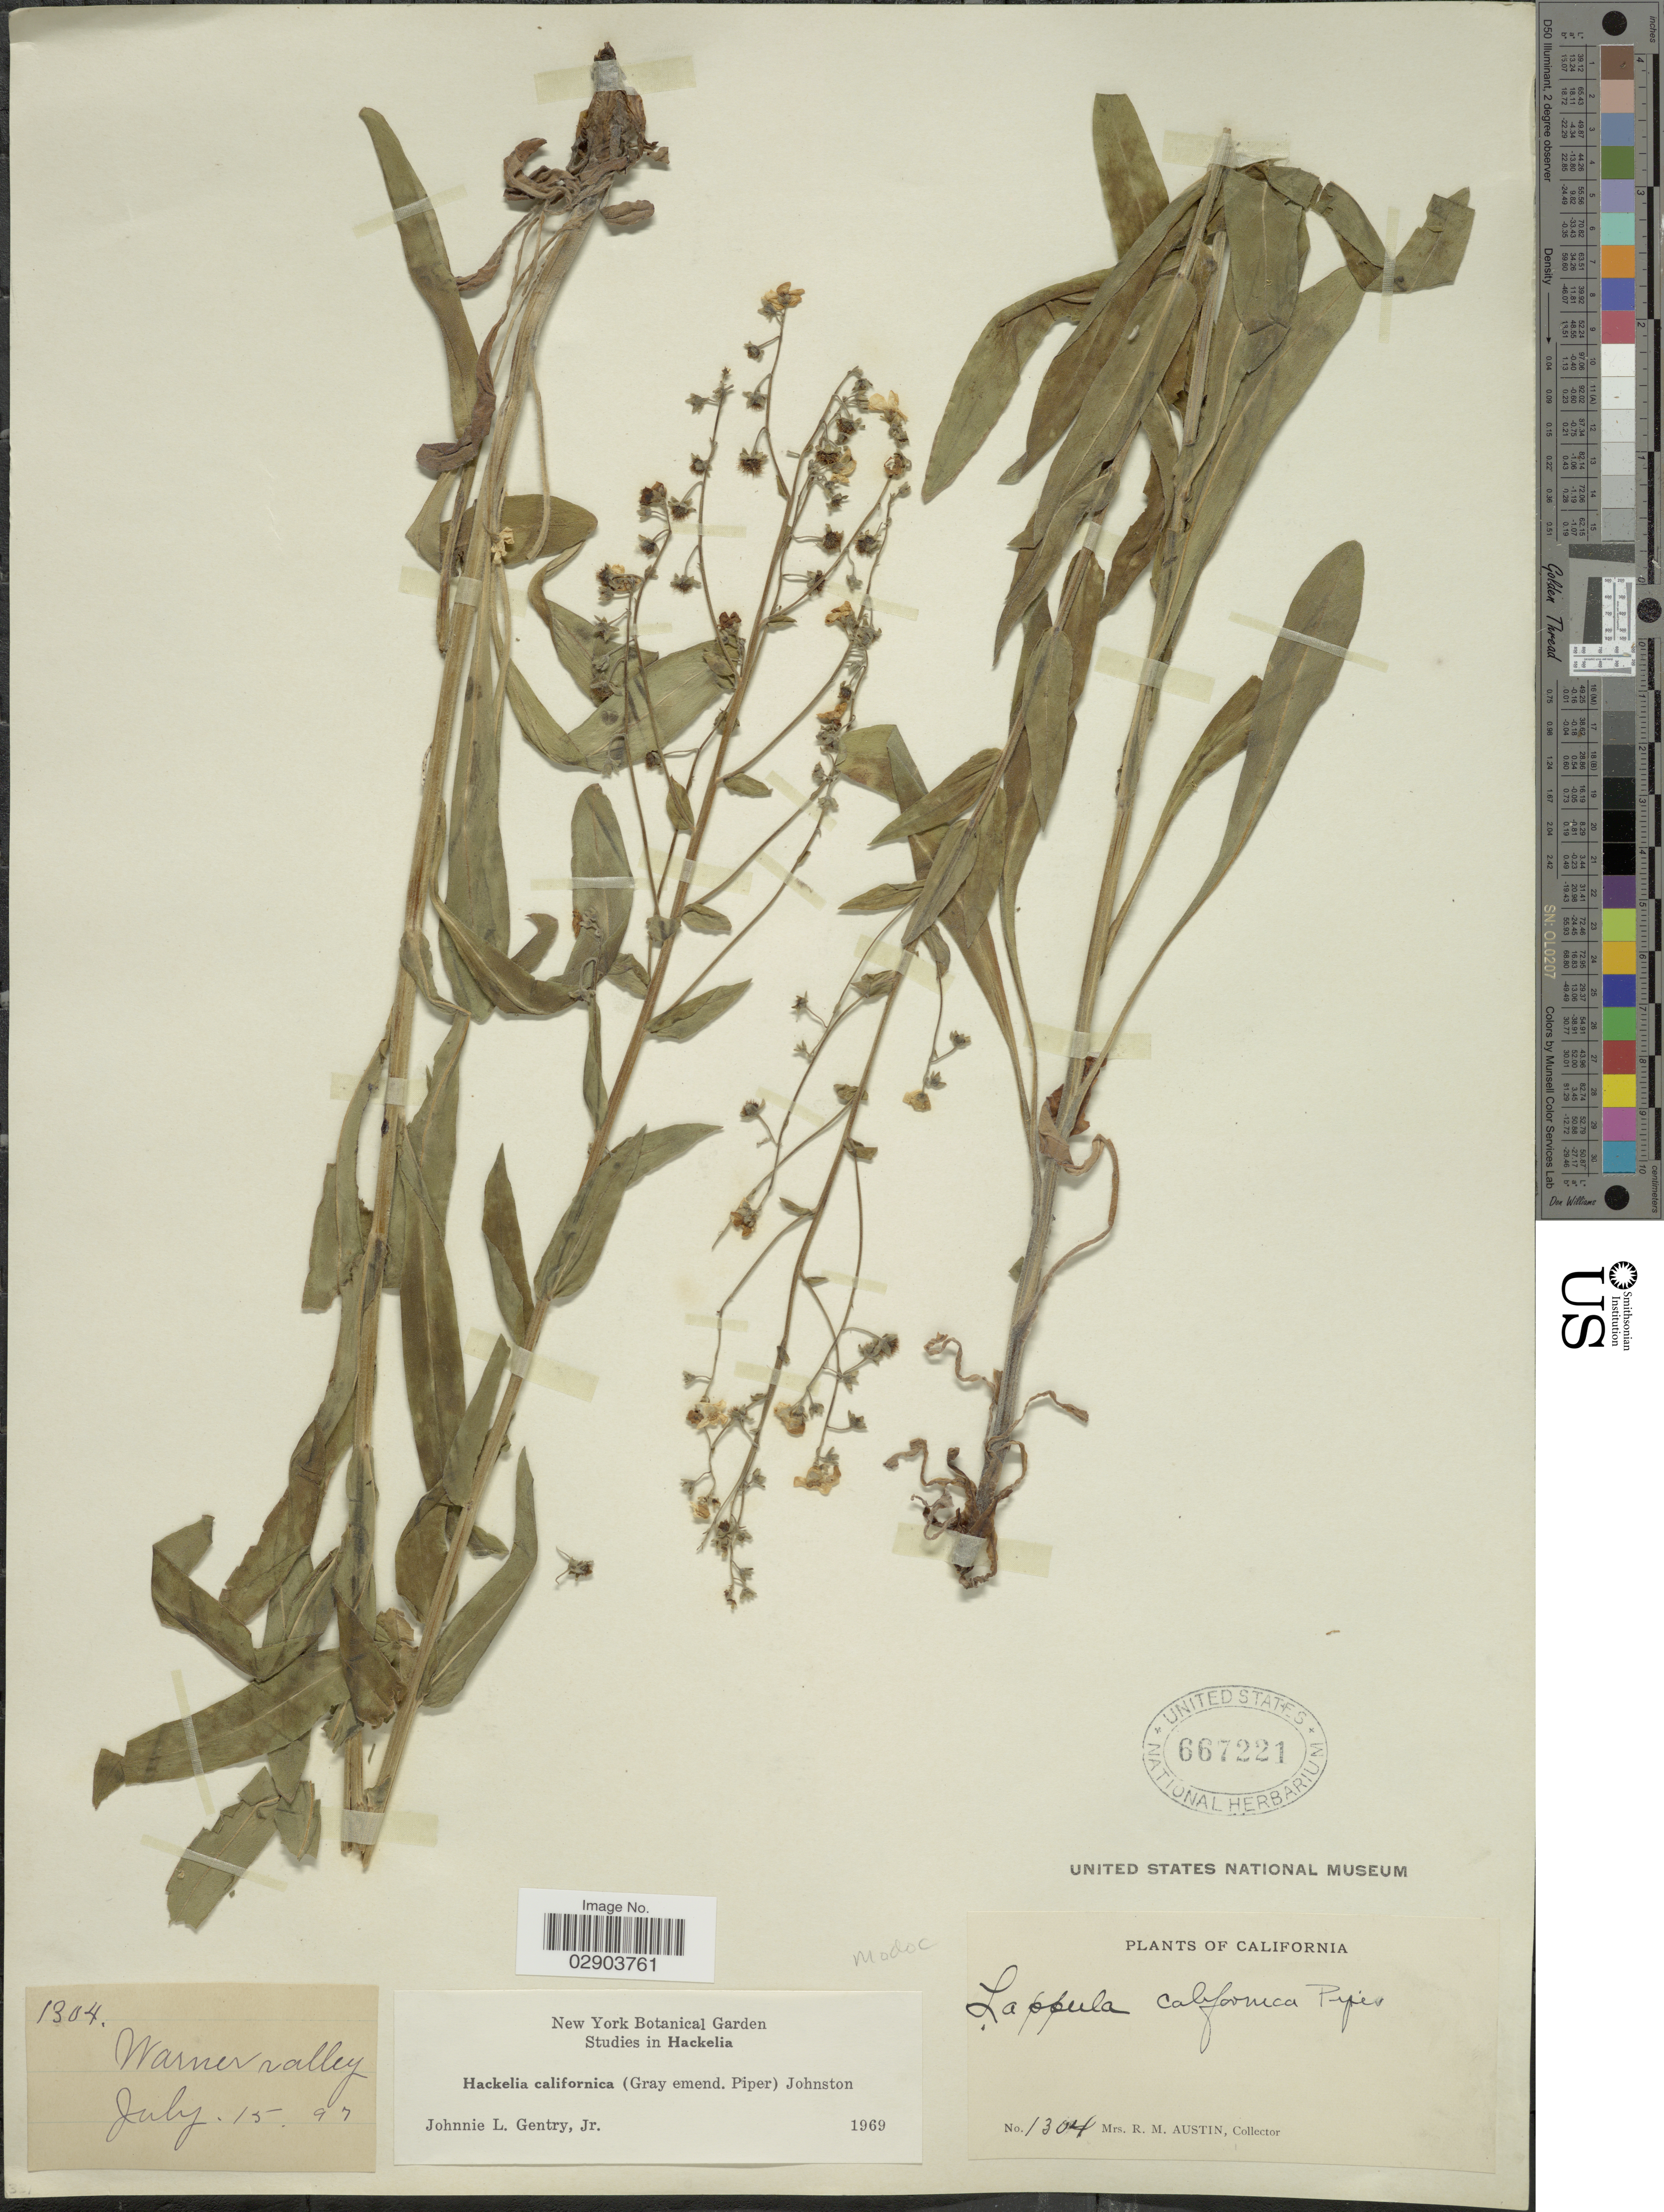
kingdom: Plantae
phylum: Tracheophyta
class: Magnoliopsida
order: Boraginales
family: Boraginaceae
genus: Hackelia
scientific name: Hackelia californica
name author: (A. Gray) I.M. Johnst.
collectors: R. Austin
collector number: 1304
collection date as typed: Transcribed d/m/y: 15/7/97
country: United States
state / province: California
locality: Warner Valley.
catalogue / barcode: US 667221